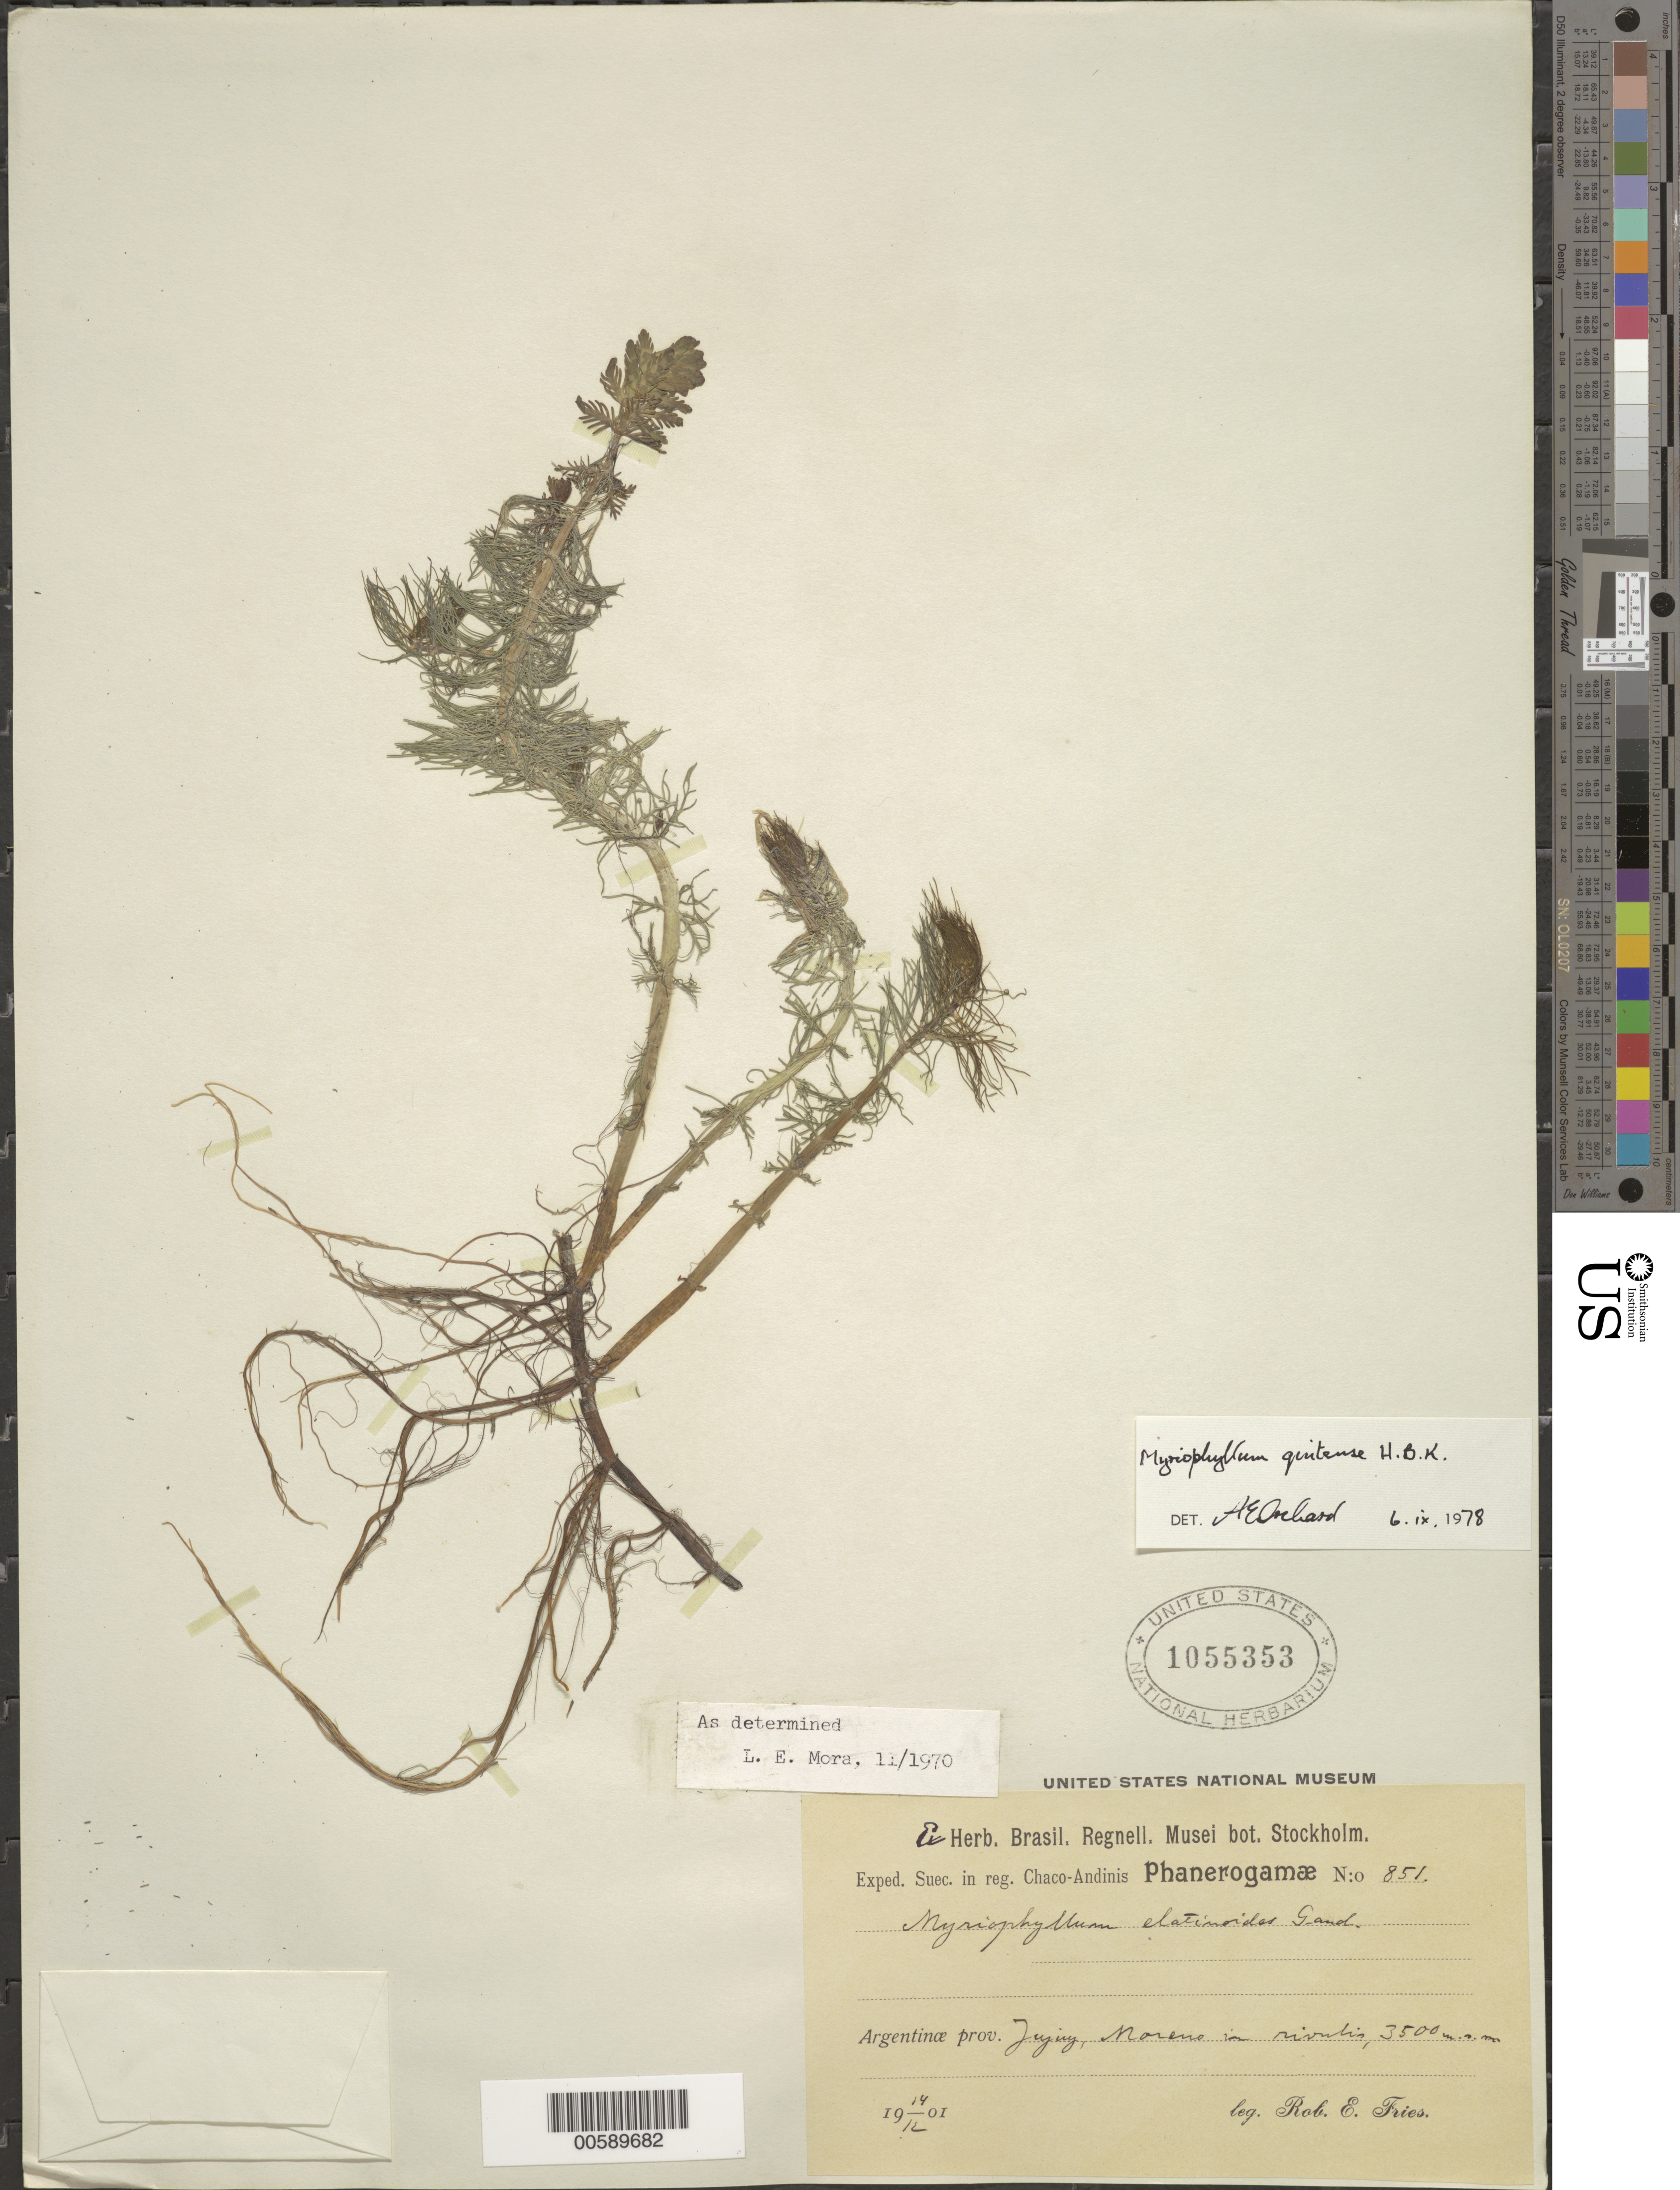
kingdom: Plantae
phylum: Tracheophyta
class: Magnoliopsida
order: Saxifragales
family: Haloragaceae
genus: Myriophyllum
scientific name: Myriophyllum quitense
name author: Kunth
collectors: R. E. Fries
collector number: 851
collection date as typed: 14 Dec 1901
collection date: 1901-12-14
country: Argentina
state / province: Jujuy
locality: Moreno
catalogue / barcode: US 1055353